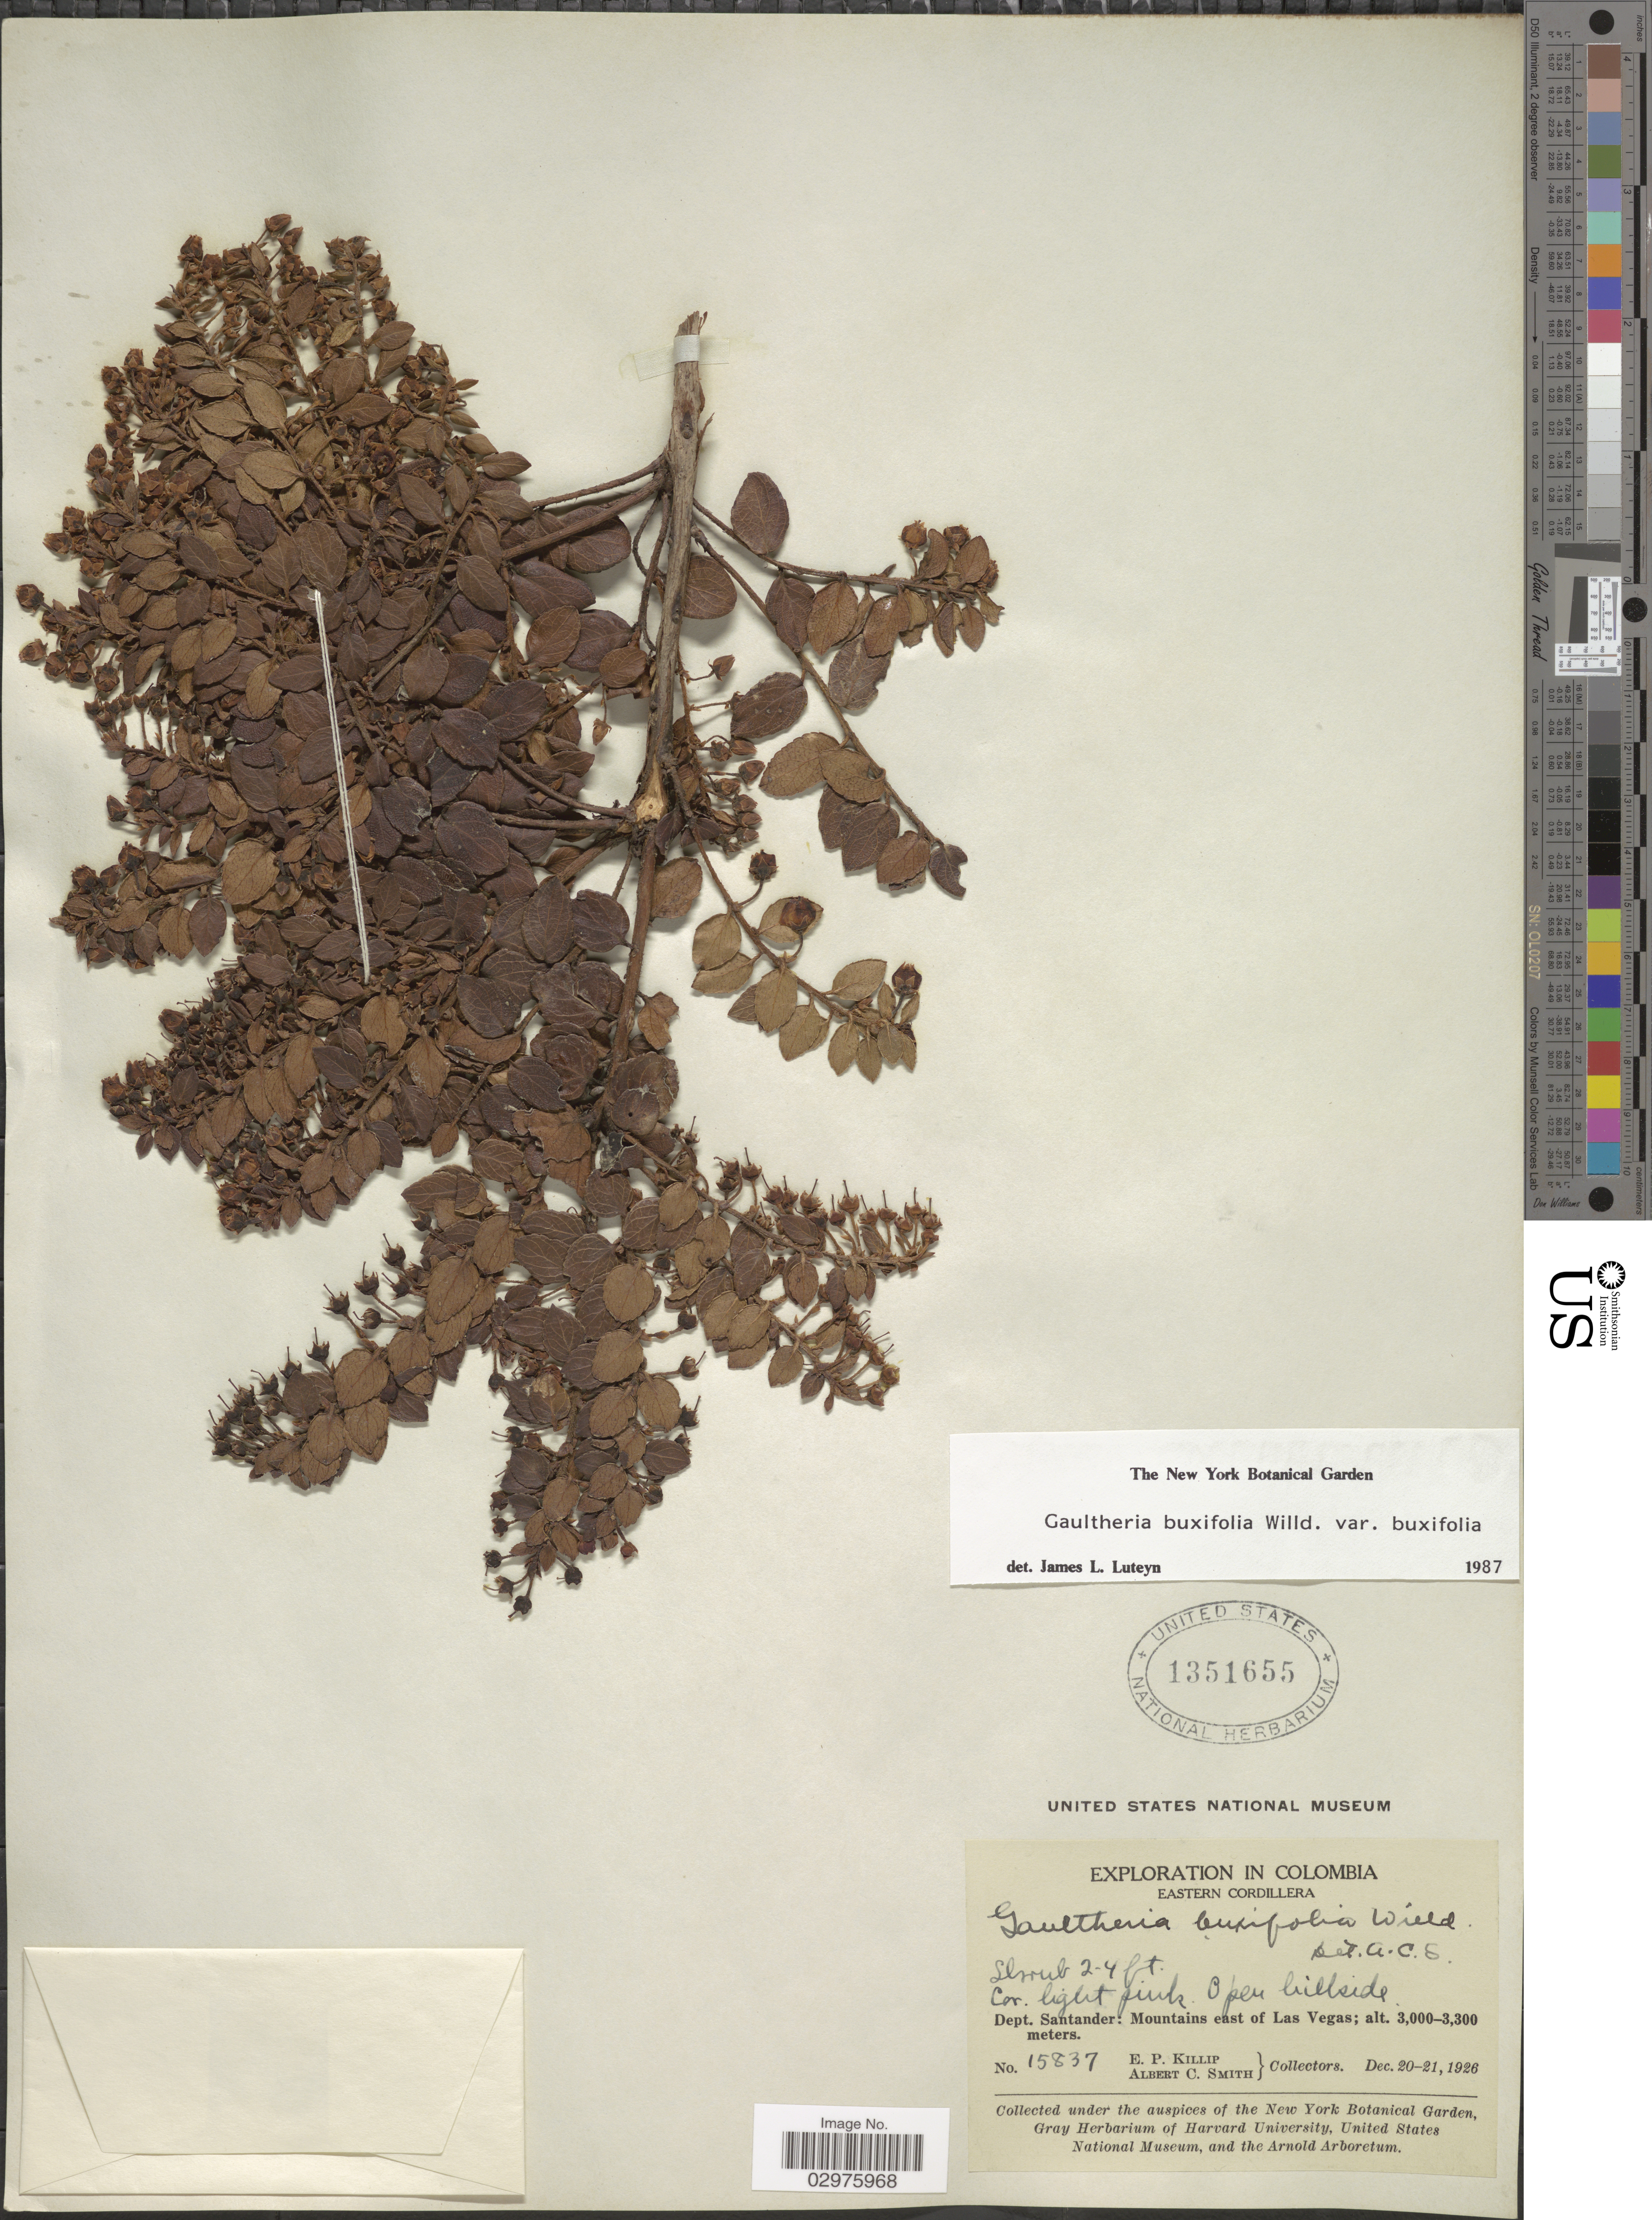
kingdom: Plantae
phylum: Tracheophyta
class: Magnoliopsida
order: Ericales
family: Ericaceae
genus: Gaultheria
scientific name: Gaultheria buxifolia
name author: Willd.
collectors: E. P. Killip & A. C. Smith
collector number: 15837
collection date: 1926-12-20/1926-12-21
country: Colombia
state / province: Santander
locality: Eastern Cordillera. Dept. Santander: Mountains east of Las Vegas.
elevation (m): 3000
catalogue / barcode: US 1351655